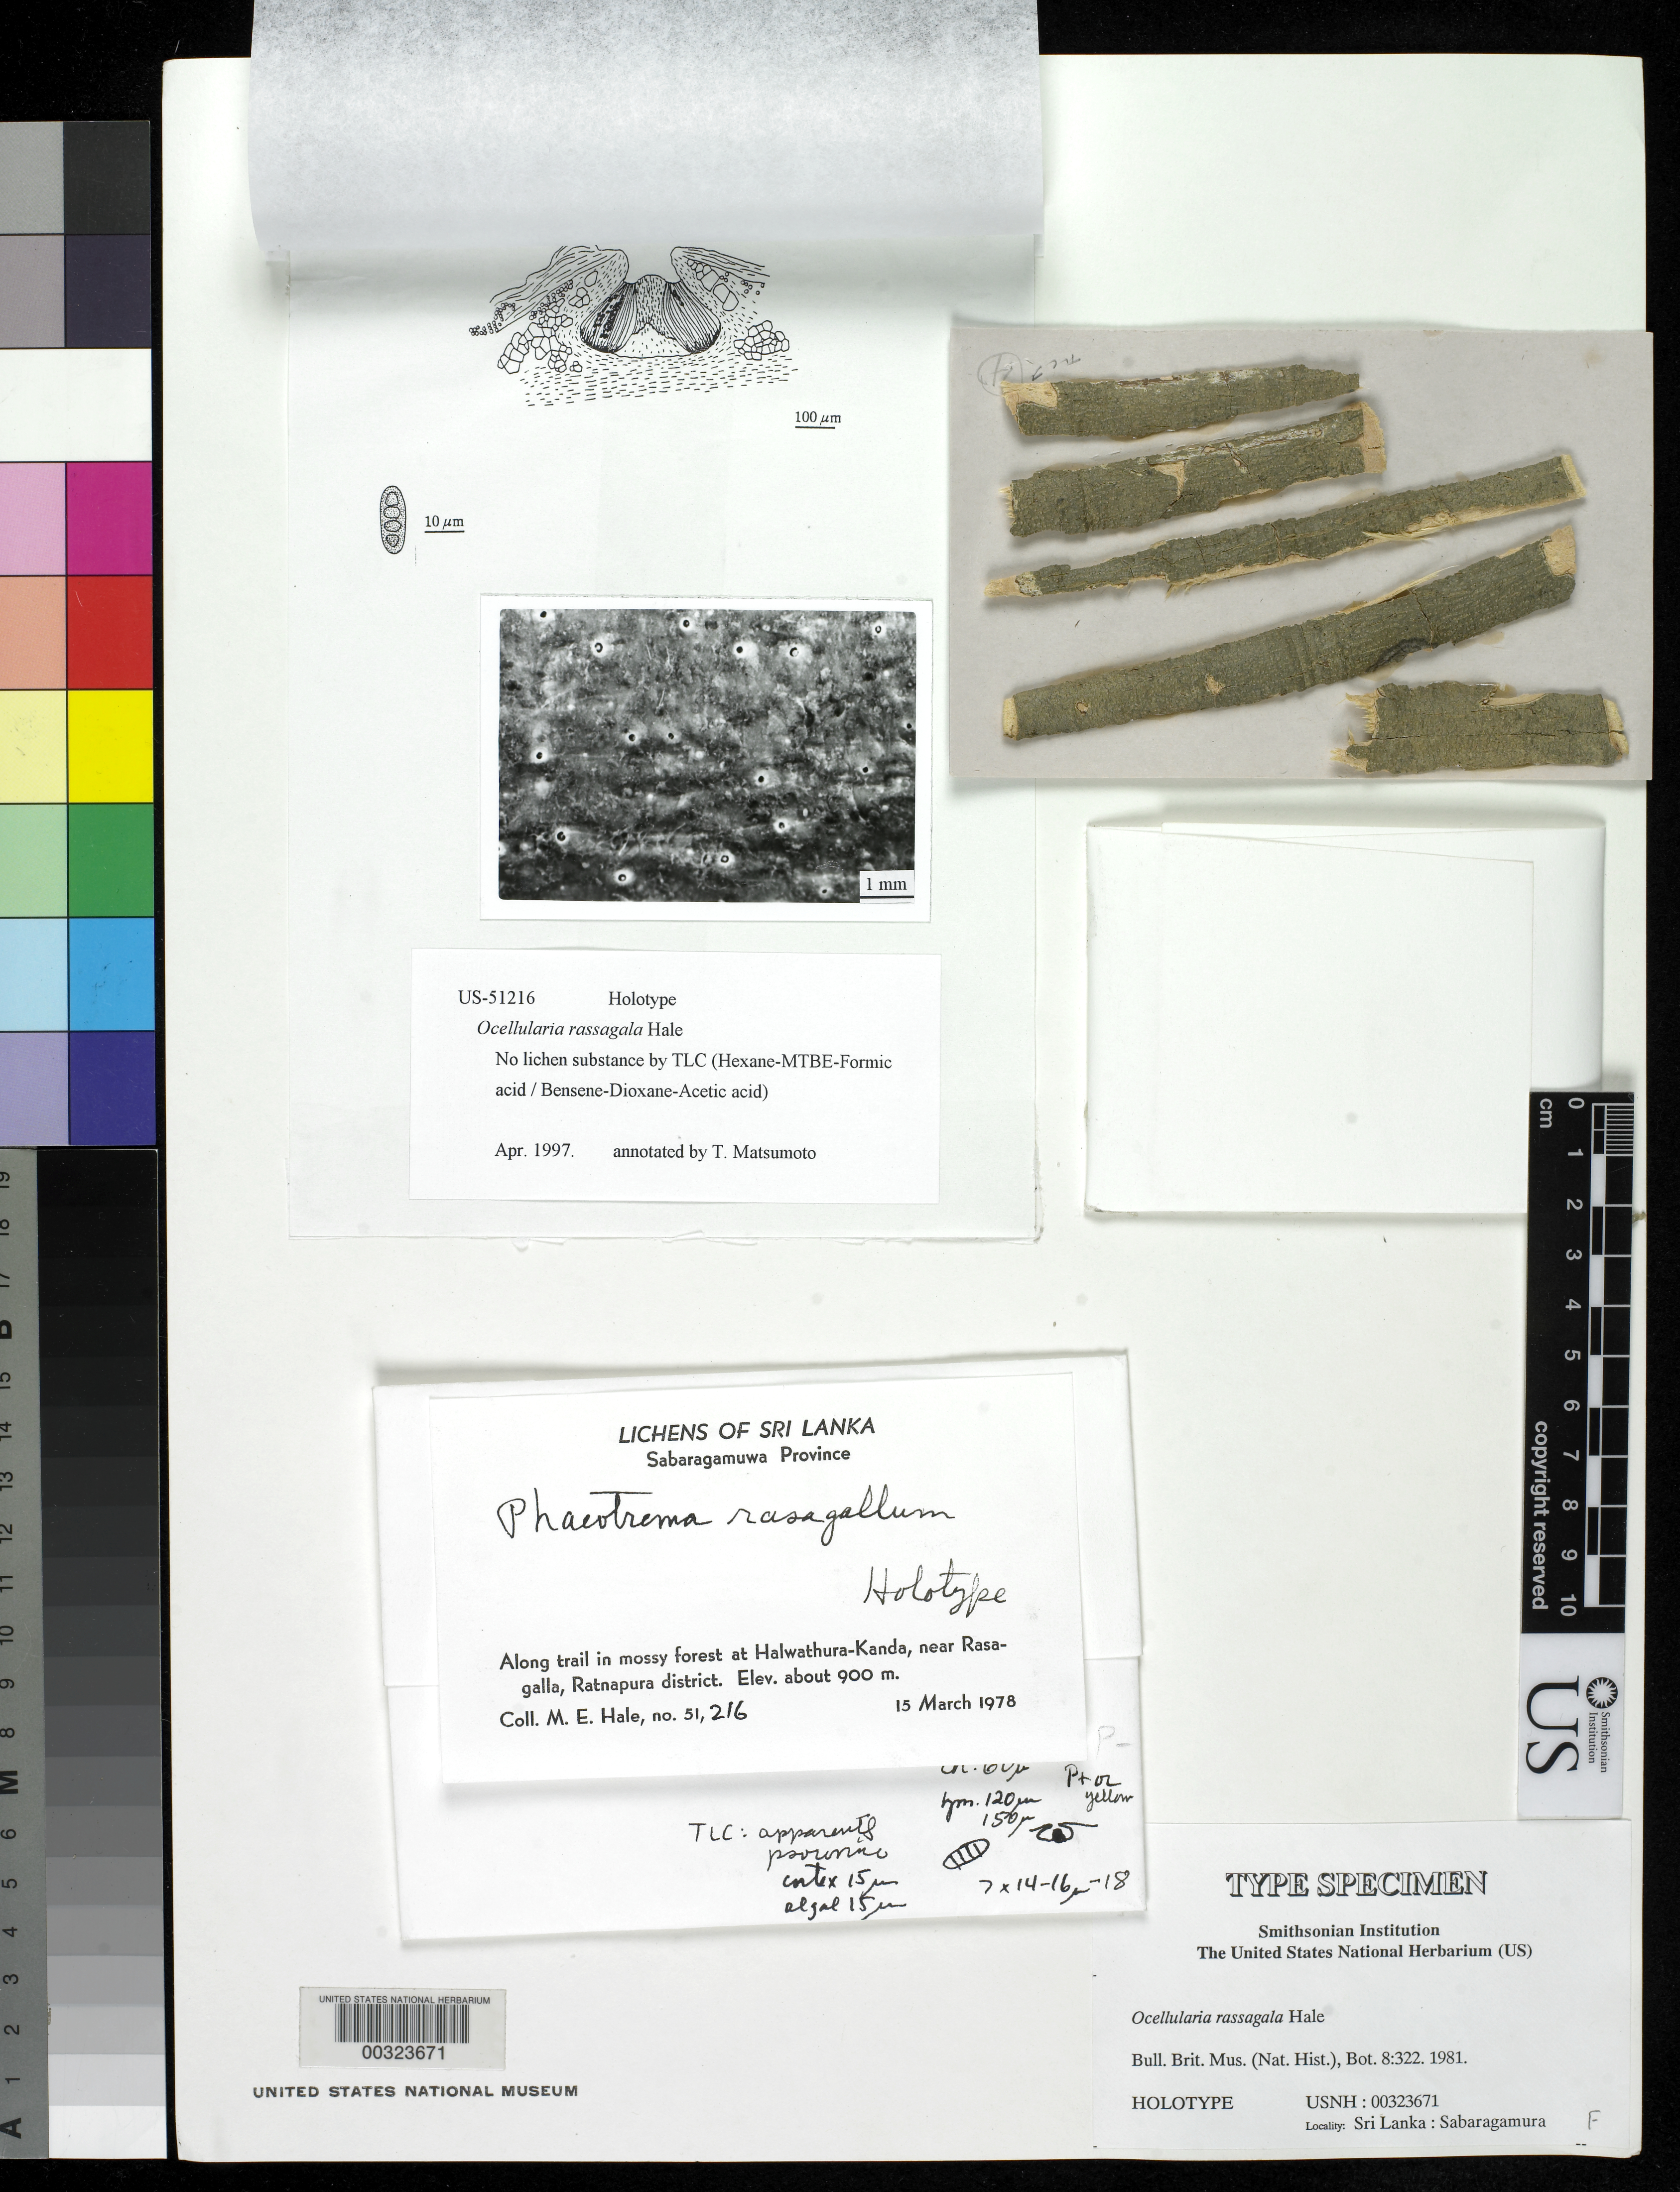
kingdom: Fungi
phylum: Ascomycota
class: Lecanoromycetes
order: Ostropales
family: Graphidaceae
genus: Ocellularia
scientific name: Ocellularia rassagala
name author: Hale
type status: Holotype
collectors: M. Hale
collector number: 51216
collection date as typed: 15 Mar 1978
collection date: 1978-03-15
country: Sri Lanka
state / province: Sabaragamuwa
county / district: Ratnapura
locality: Along trail in mossy forest at Halwathura-Kanda, near Rasagalla.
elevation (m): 900